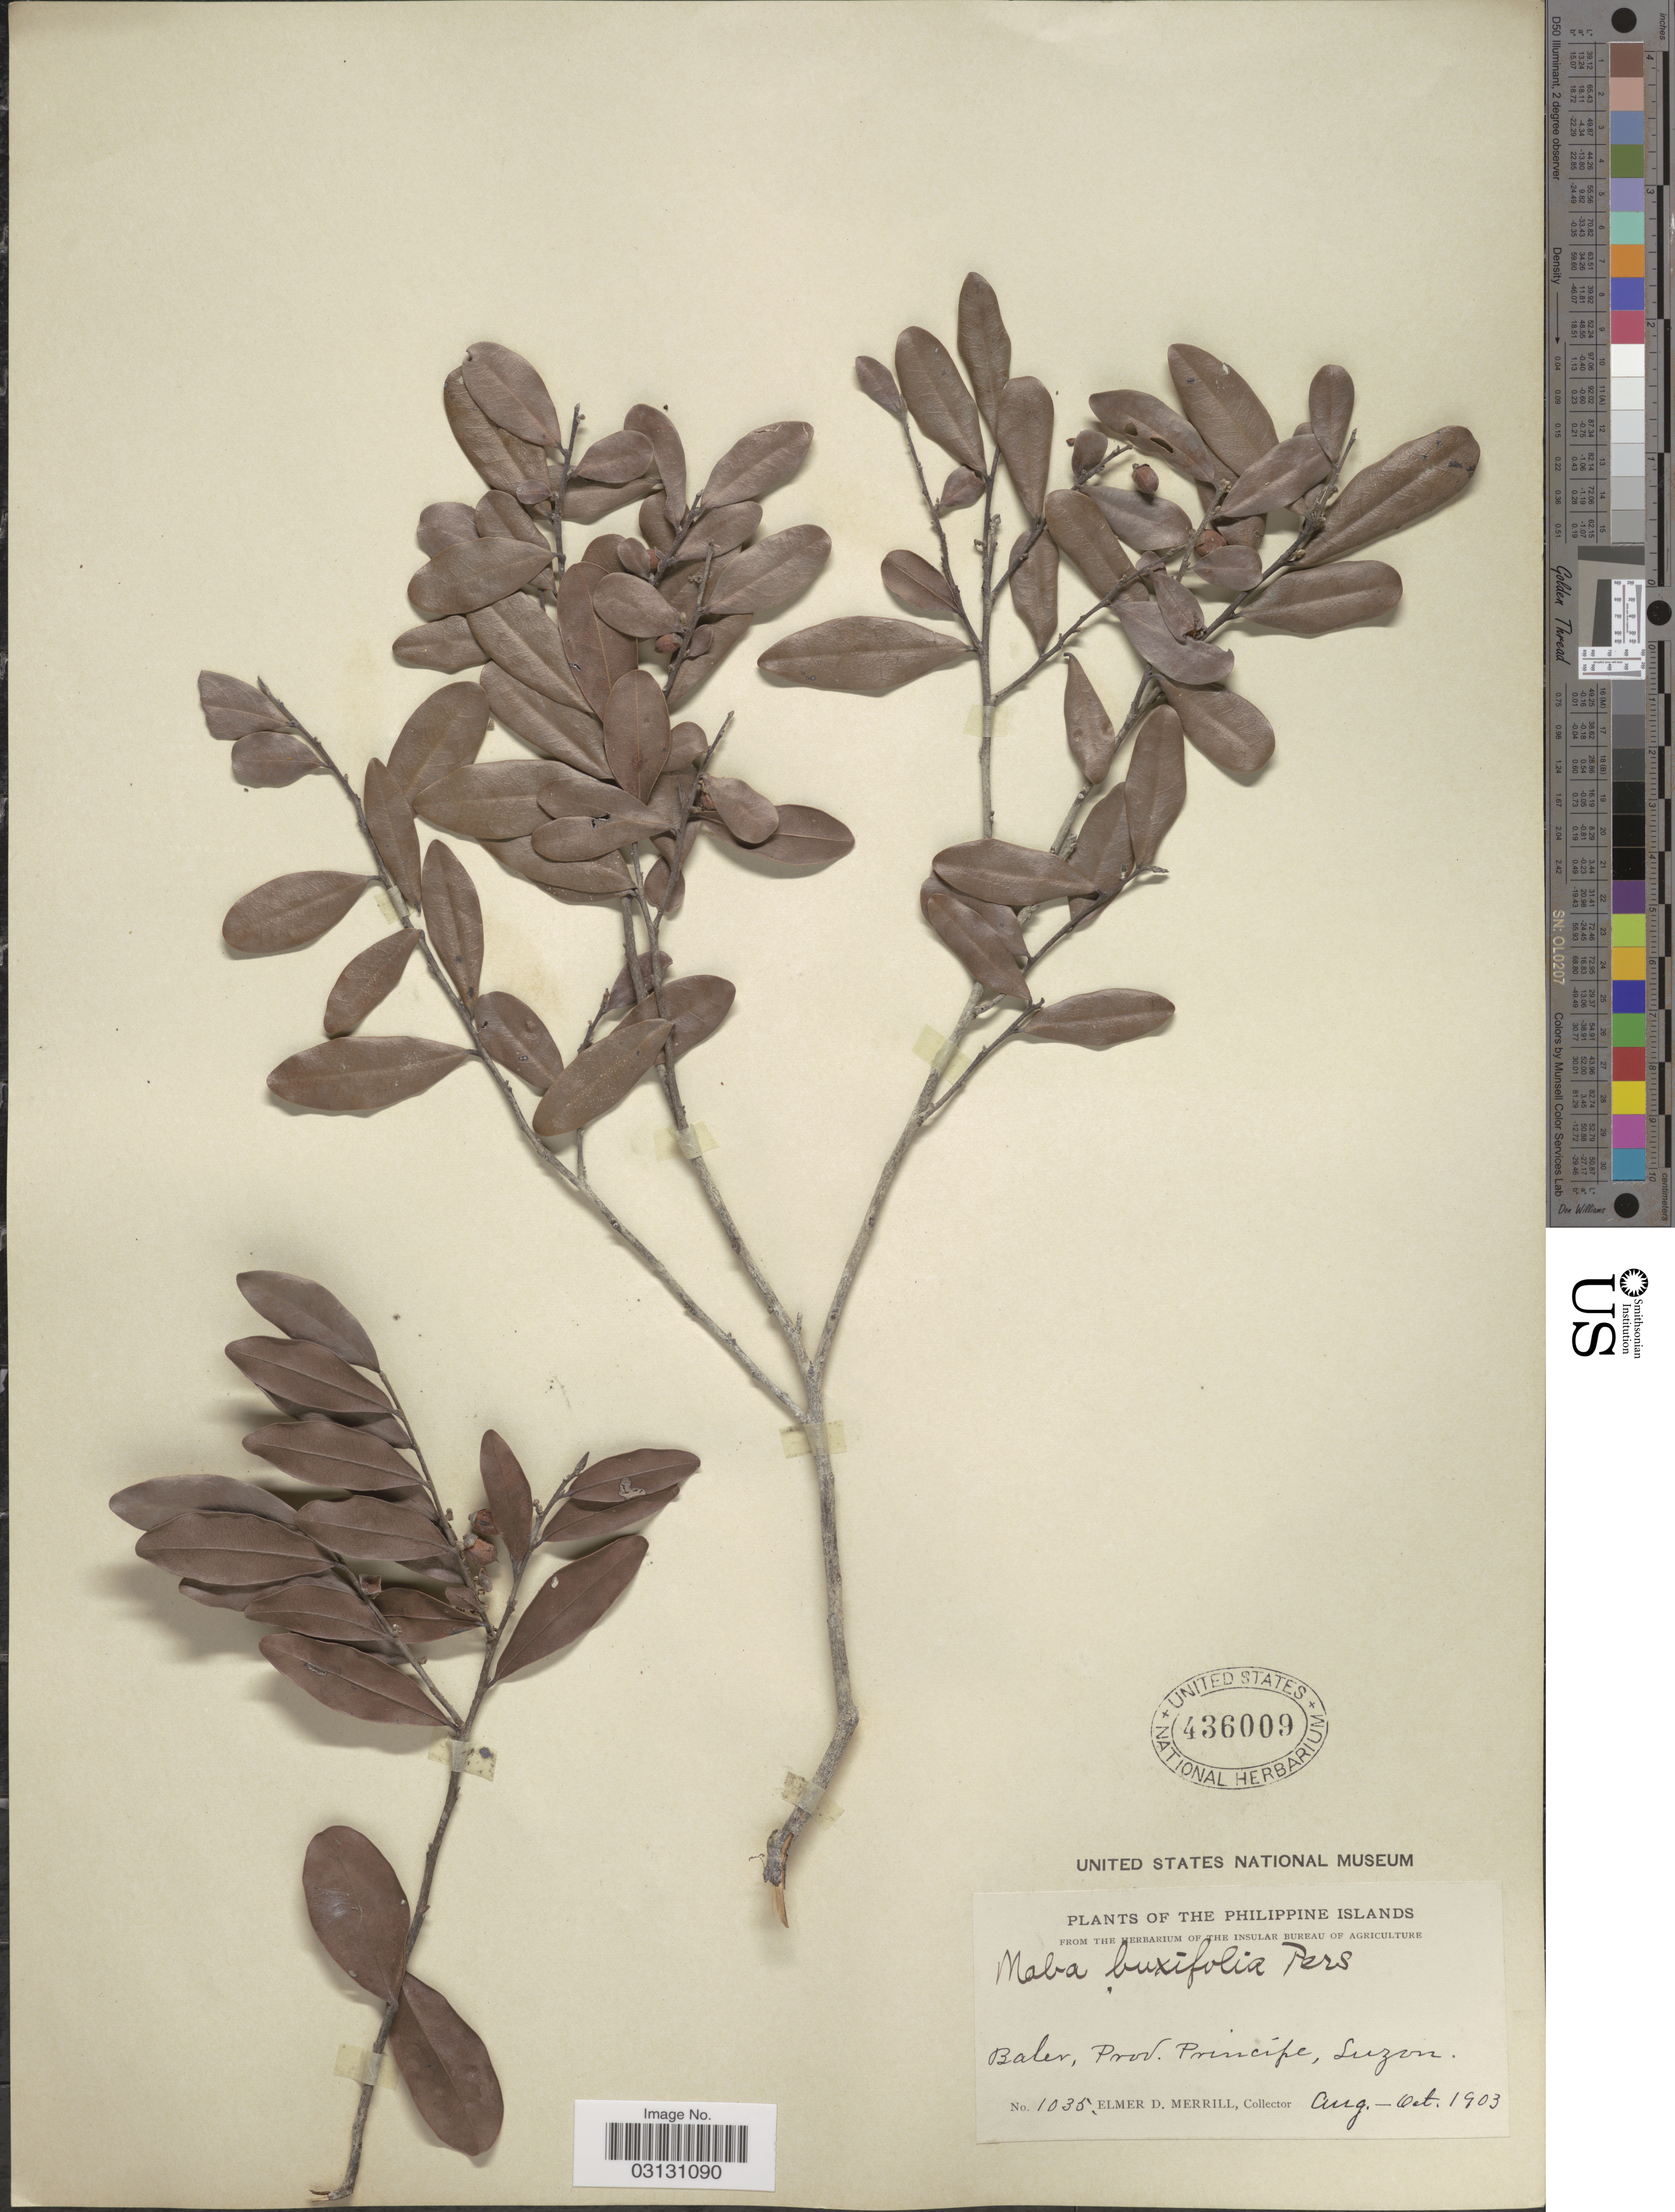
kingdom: Plantae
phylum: Tracheophyta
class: Magnoliopsida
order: Ericales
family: Ebenaceae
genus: Diospyros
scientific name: Diospyros ferrea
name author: (Willd.) Bakh.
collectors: E. D. Merrill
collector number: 1035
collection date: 1903-08/1903-10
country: Philippines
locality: Philippine Islands. Baler, Prov. Principe, Luzon.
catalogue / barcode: US 436009